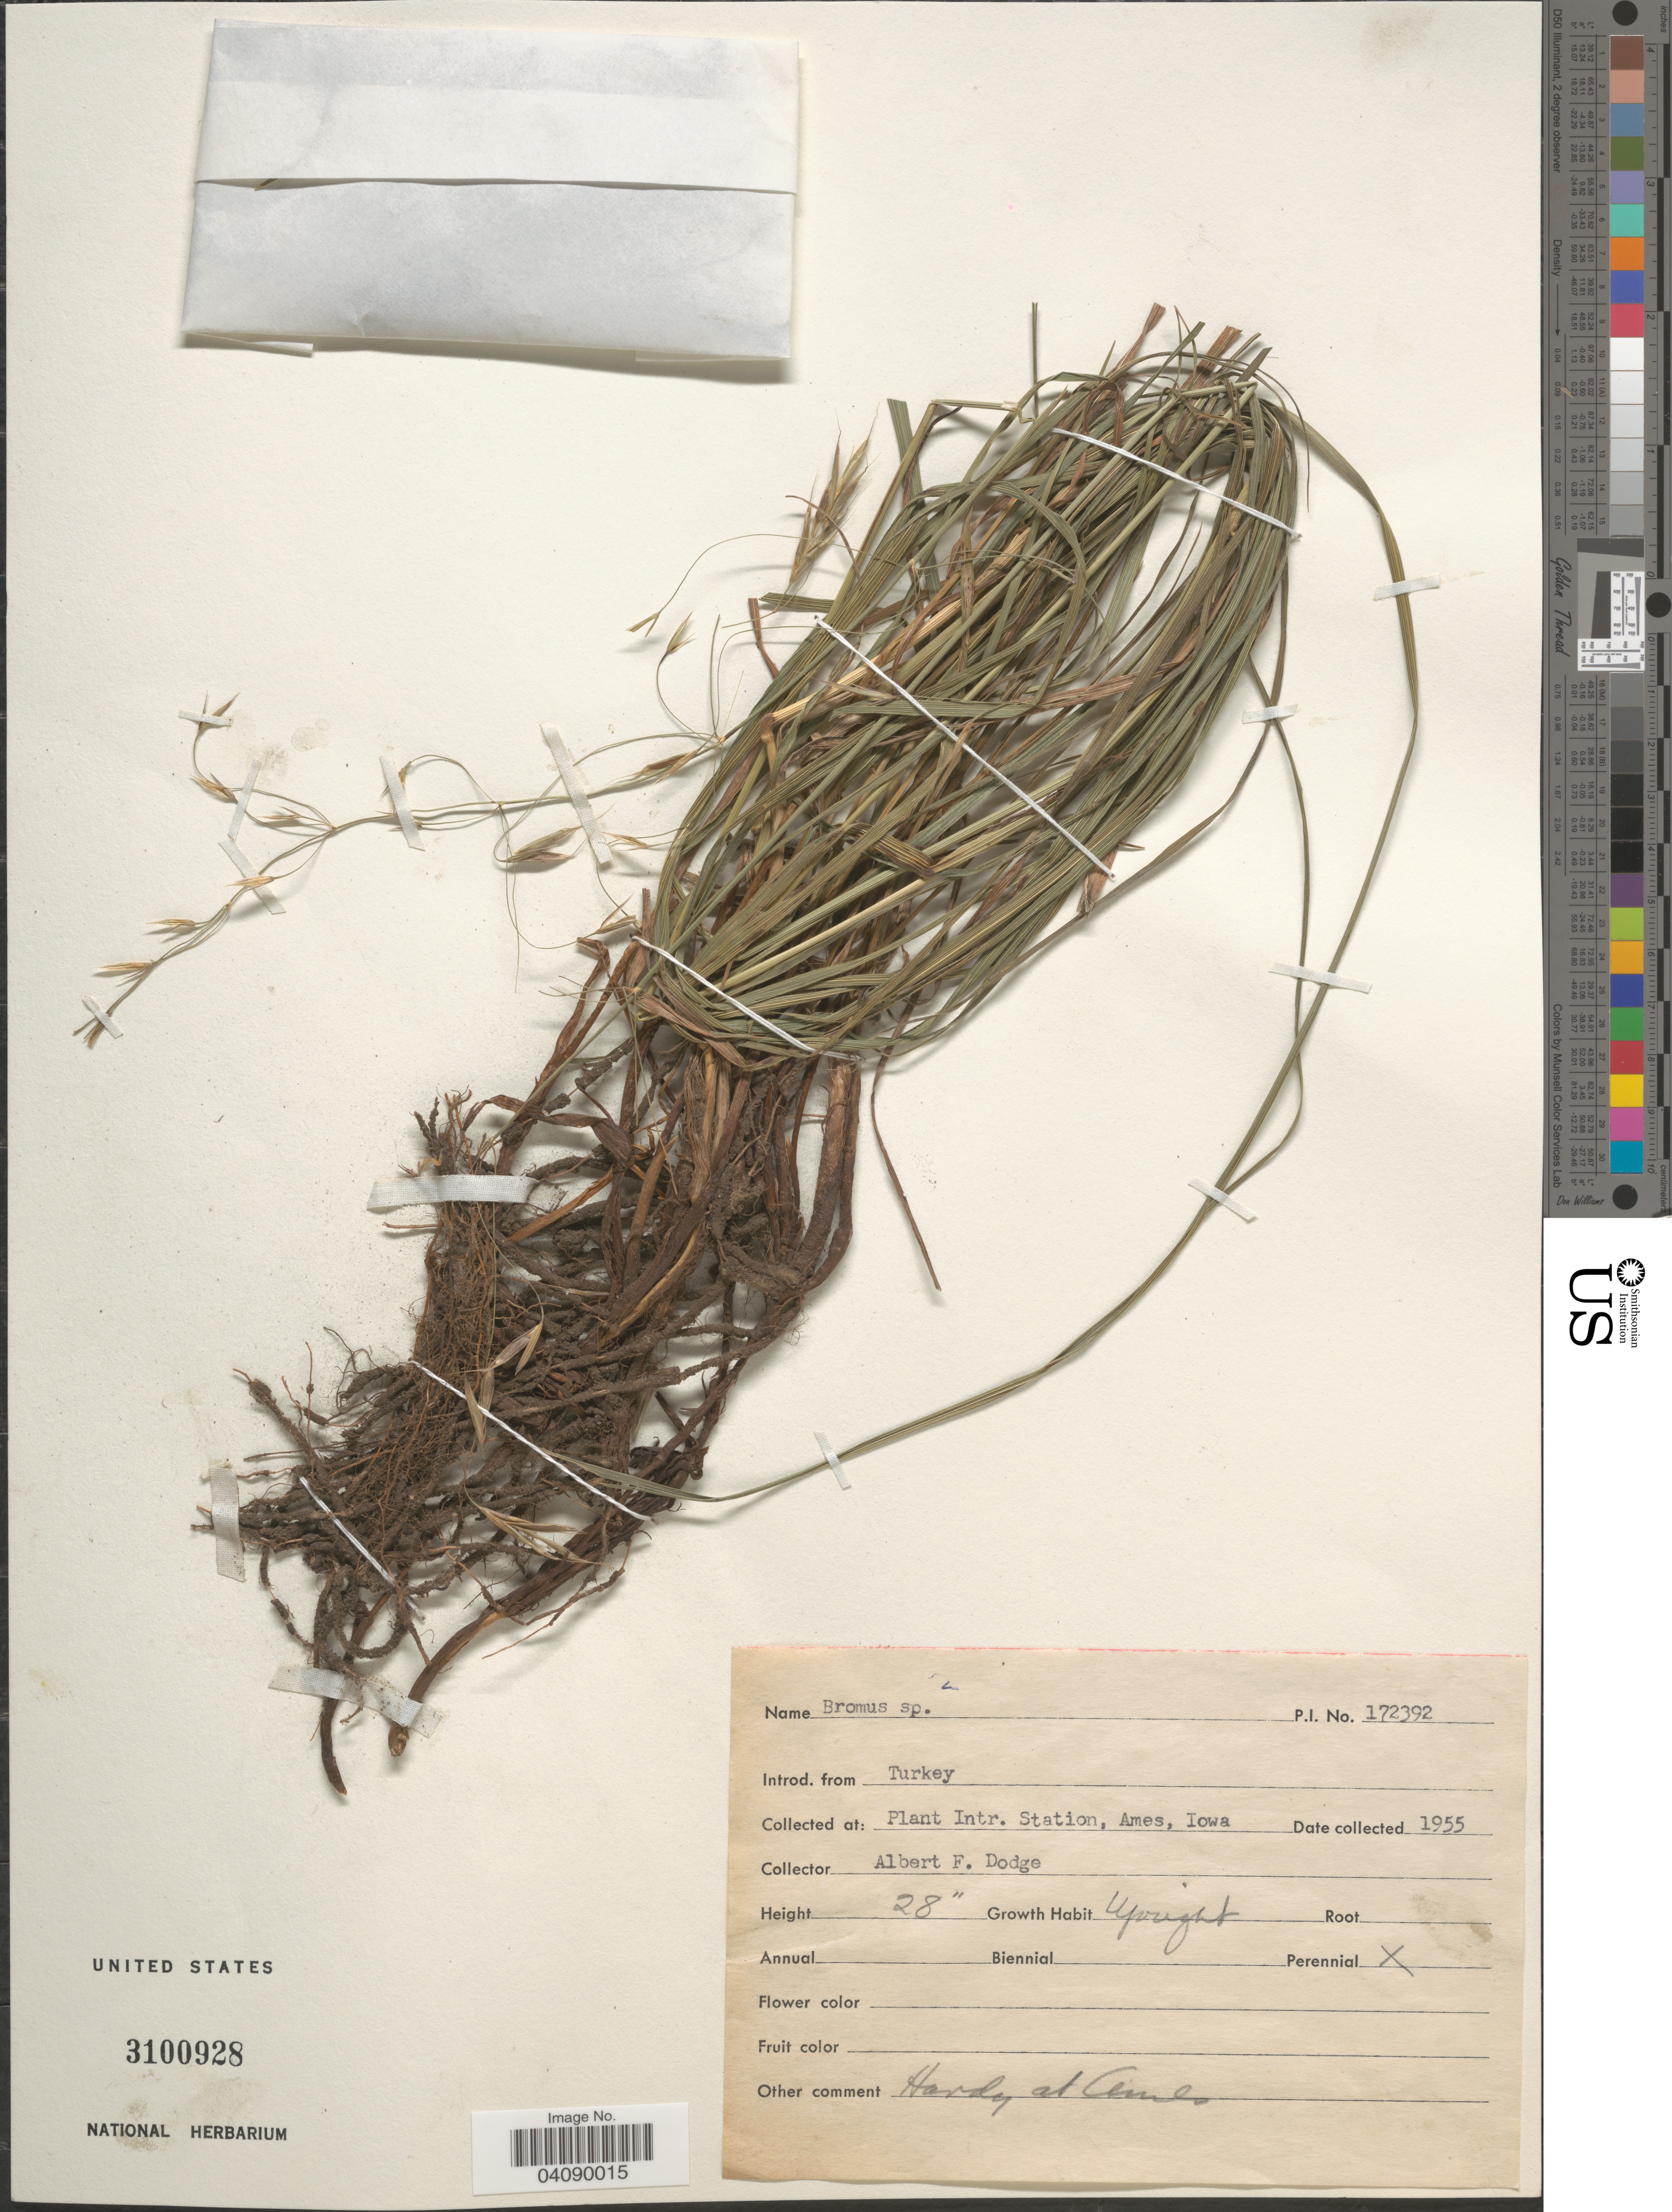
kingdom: Plantae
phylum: Tracheophyta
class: Liliopsida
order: Poales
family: Poaceae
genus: Bromus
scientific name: Bromus sp.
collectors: A. Dodge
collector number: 172392?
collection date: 1955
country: United States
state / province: Iowa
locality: Plant Intr. Station, Ames.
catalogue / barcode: US 3100928